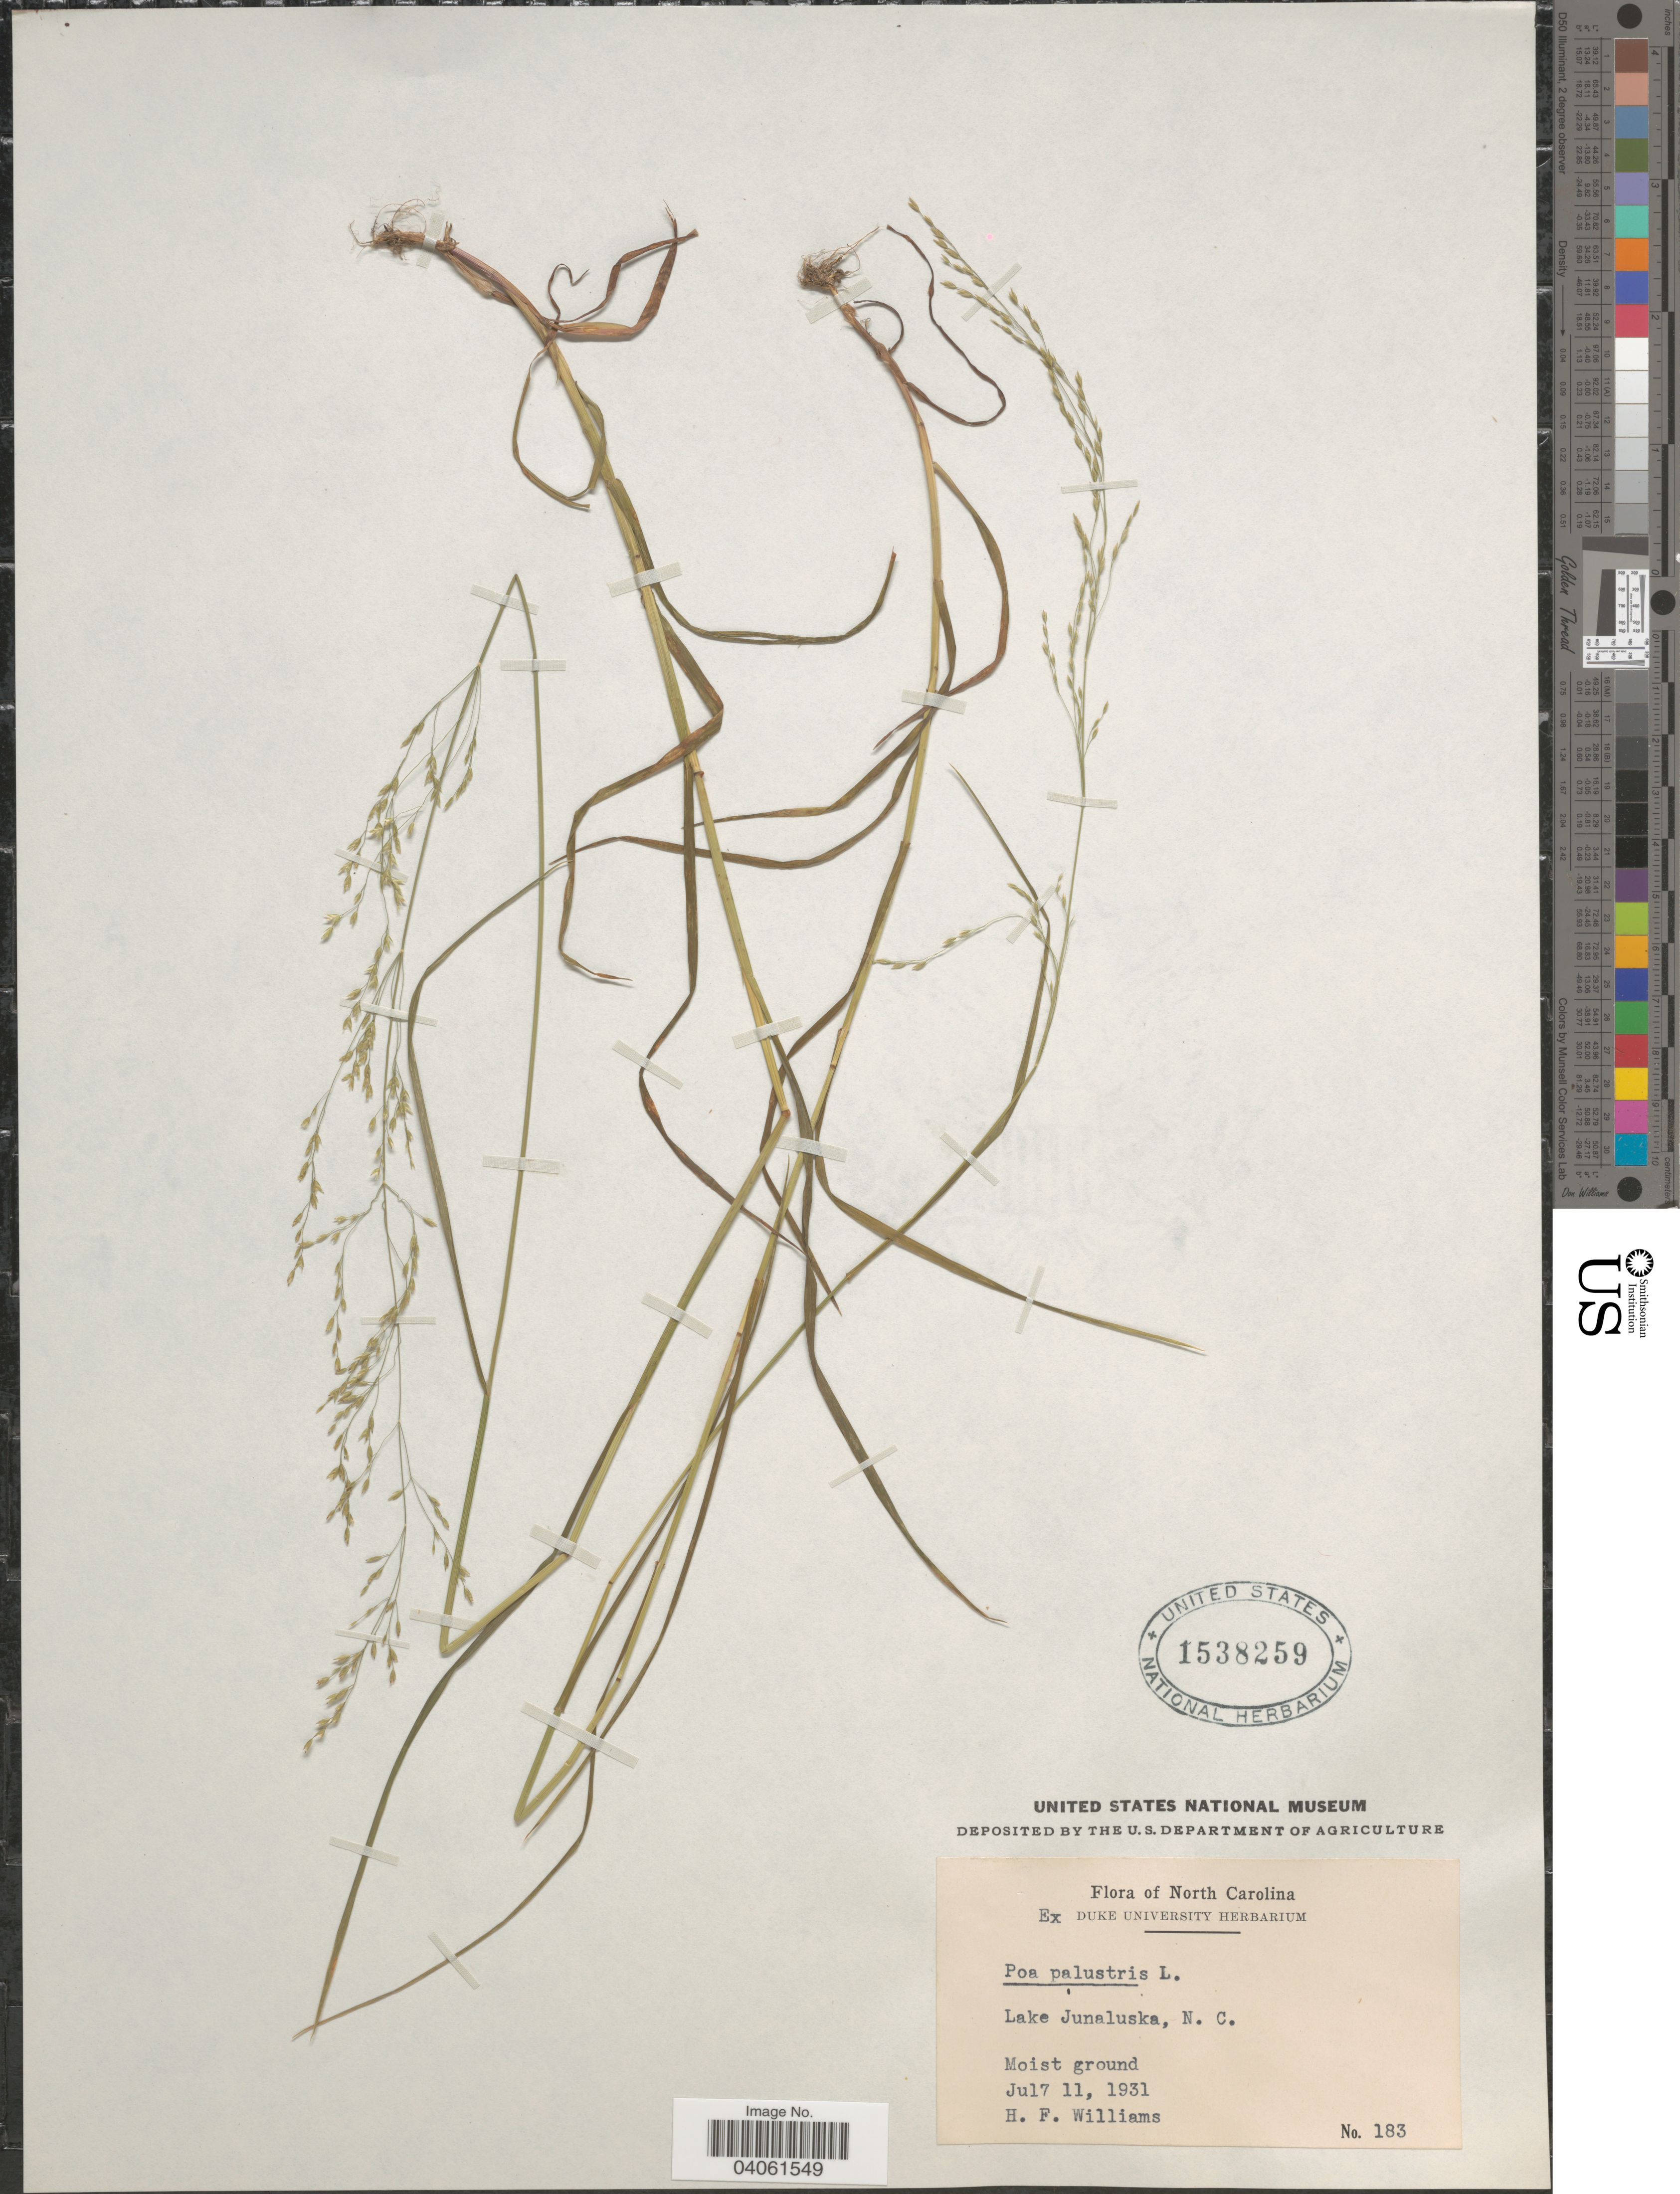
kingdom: Plantae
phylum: Tracheophyta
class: Liliopsida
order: Poales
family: Poaceae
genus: Poa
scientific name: Poa palustris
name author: L.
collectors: H. Williams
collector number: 183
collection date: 1931-07-07/1931-07-11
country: United States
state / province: North Carolina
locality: Lake Junaluska.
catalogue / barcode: US 1538259